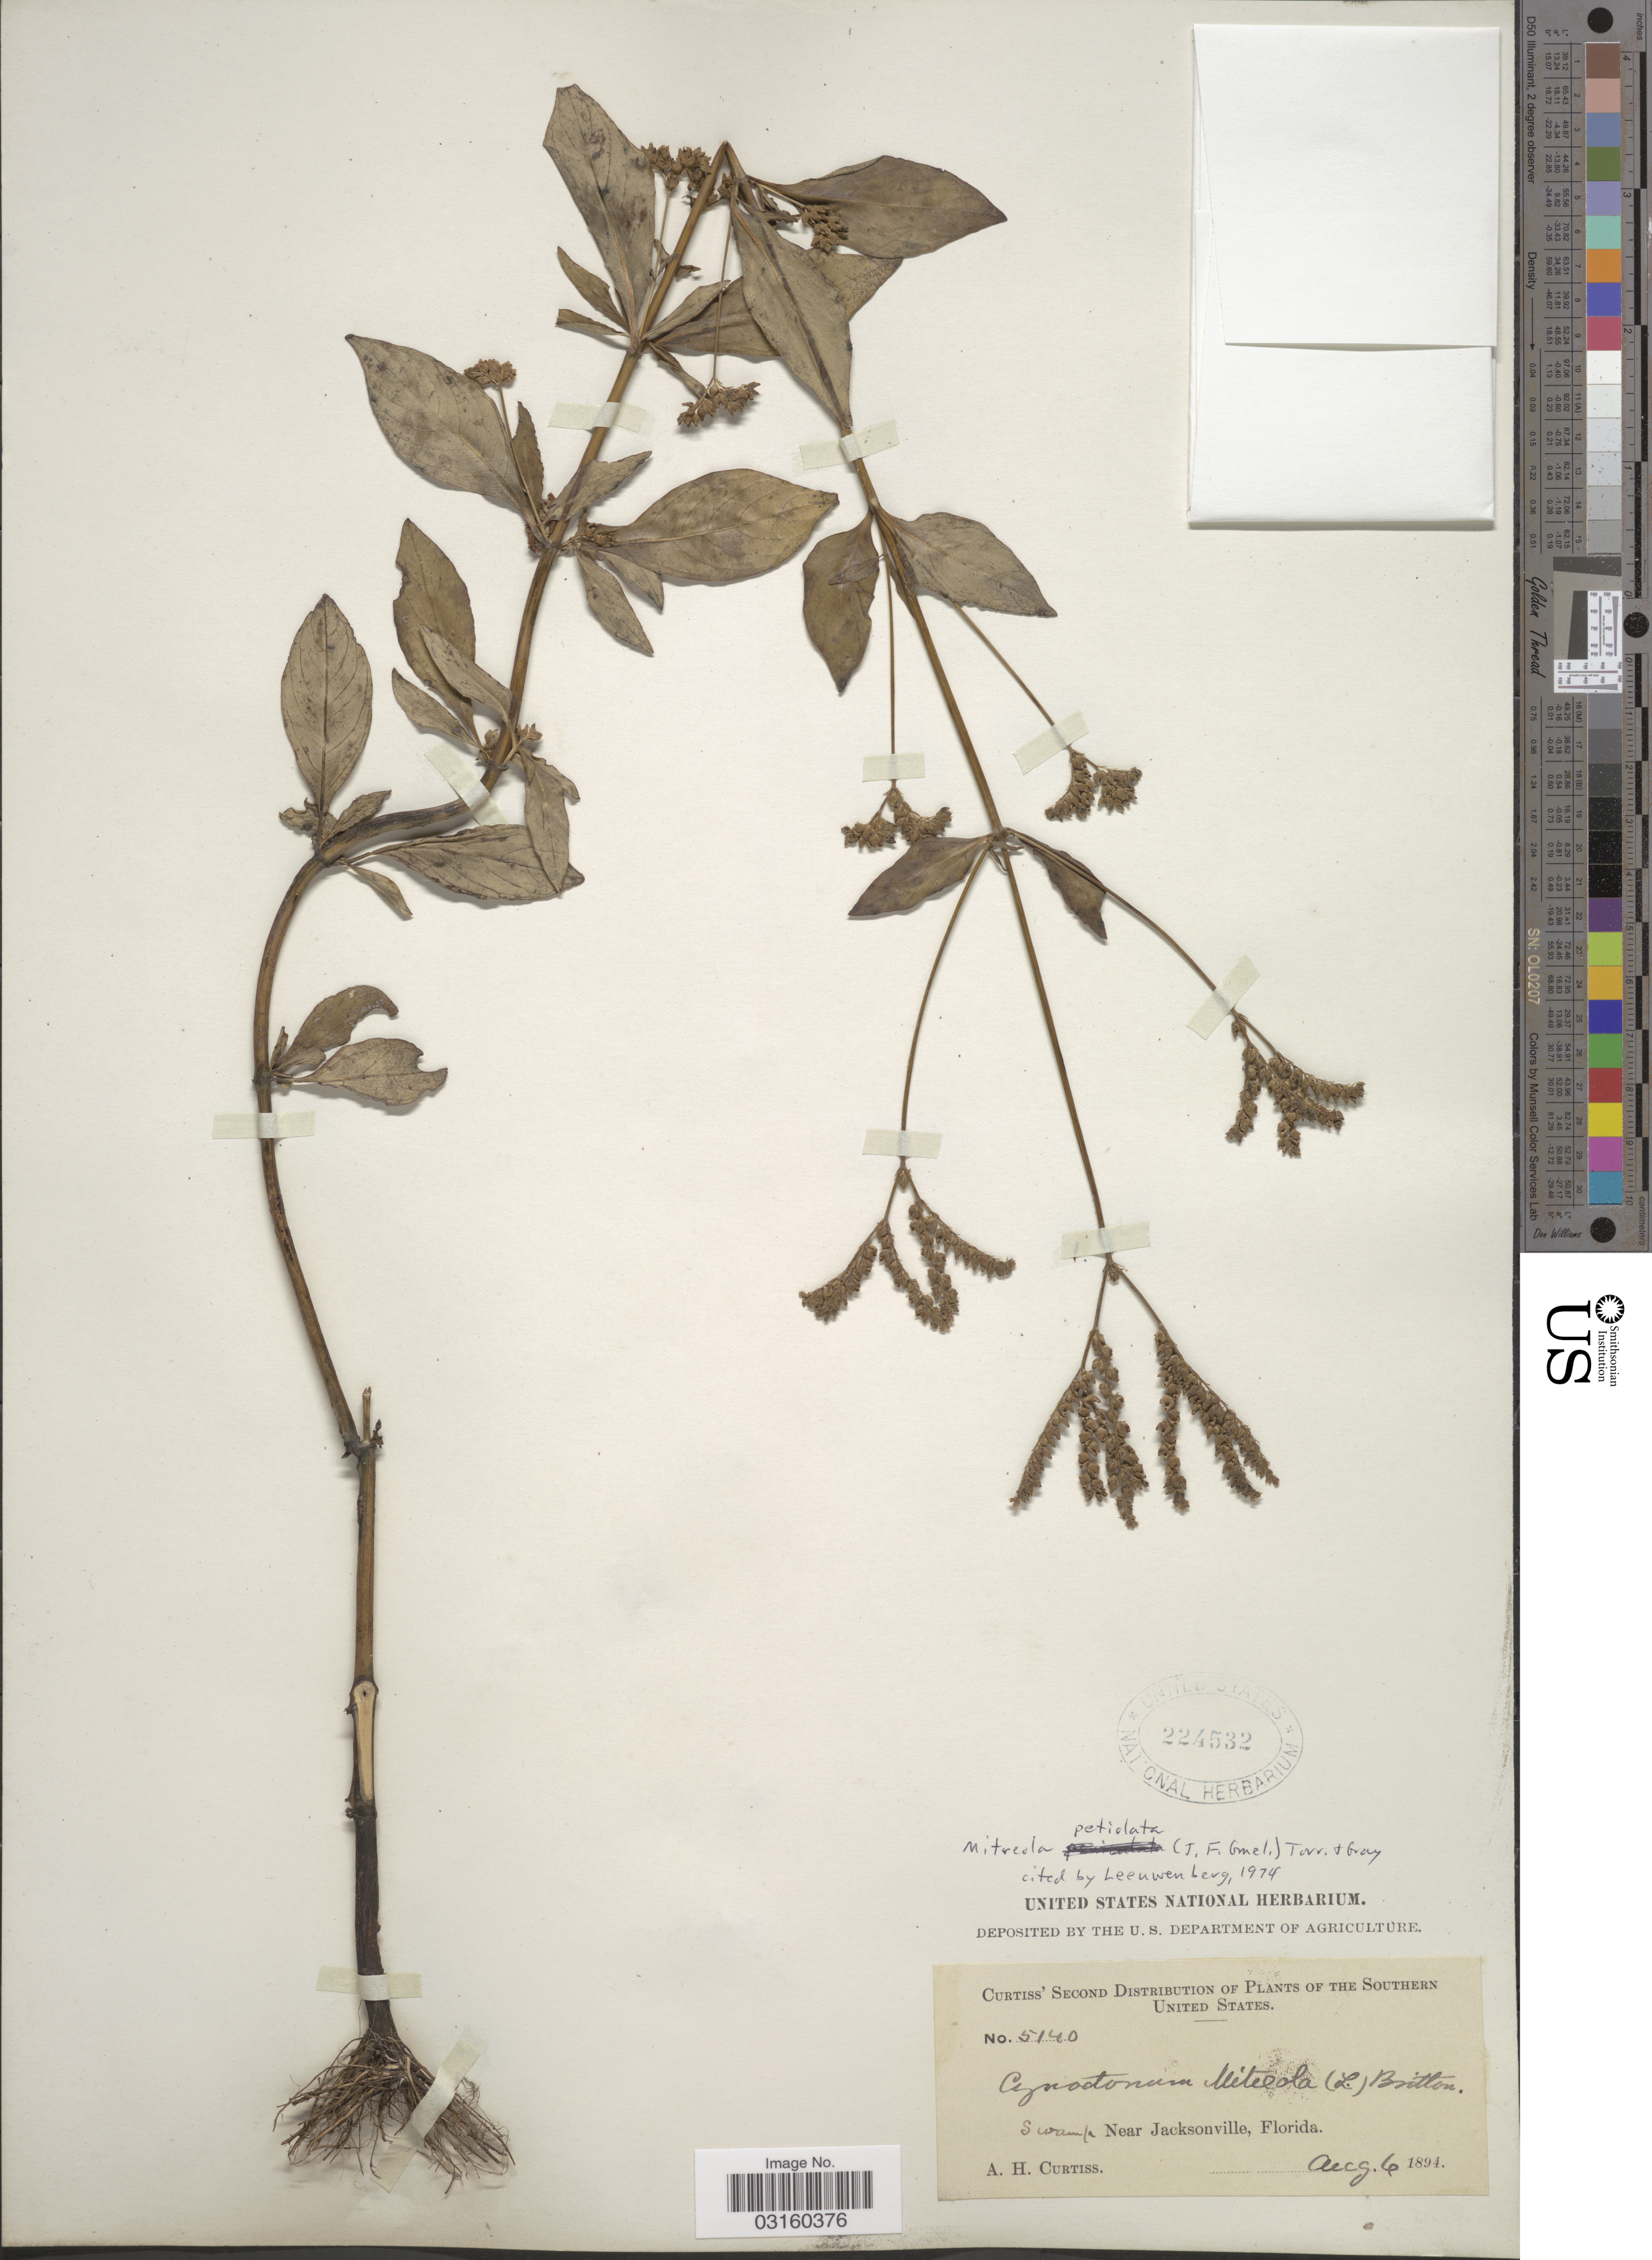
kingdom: Plantae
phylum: Tracheophyta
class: Magnoliopsida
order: Gentianales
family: Loganiaceae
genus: Mitreola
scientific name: Mitreola petiolata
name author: (J.F. Gmel.) Torr. & A. Gray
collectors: A. H. Curtiss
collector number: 5140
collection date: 1894-08-06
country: United States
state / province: Florida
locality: The Southern United States, Swamp near Jacksonville.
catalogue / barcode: US 224532